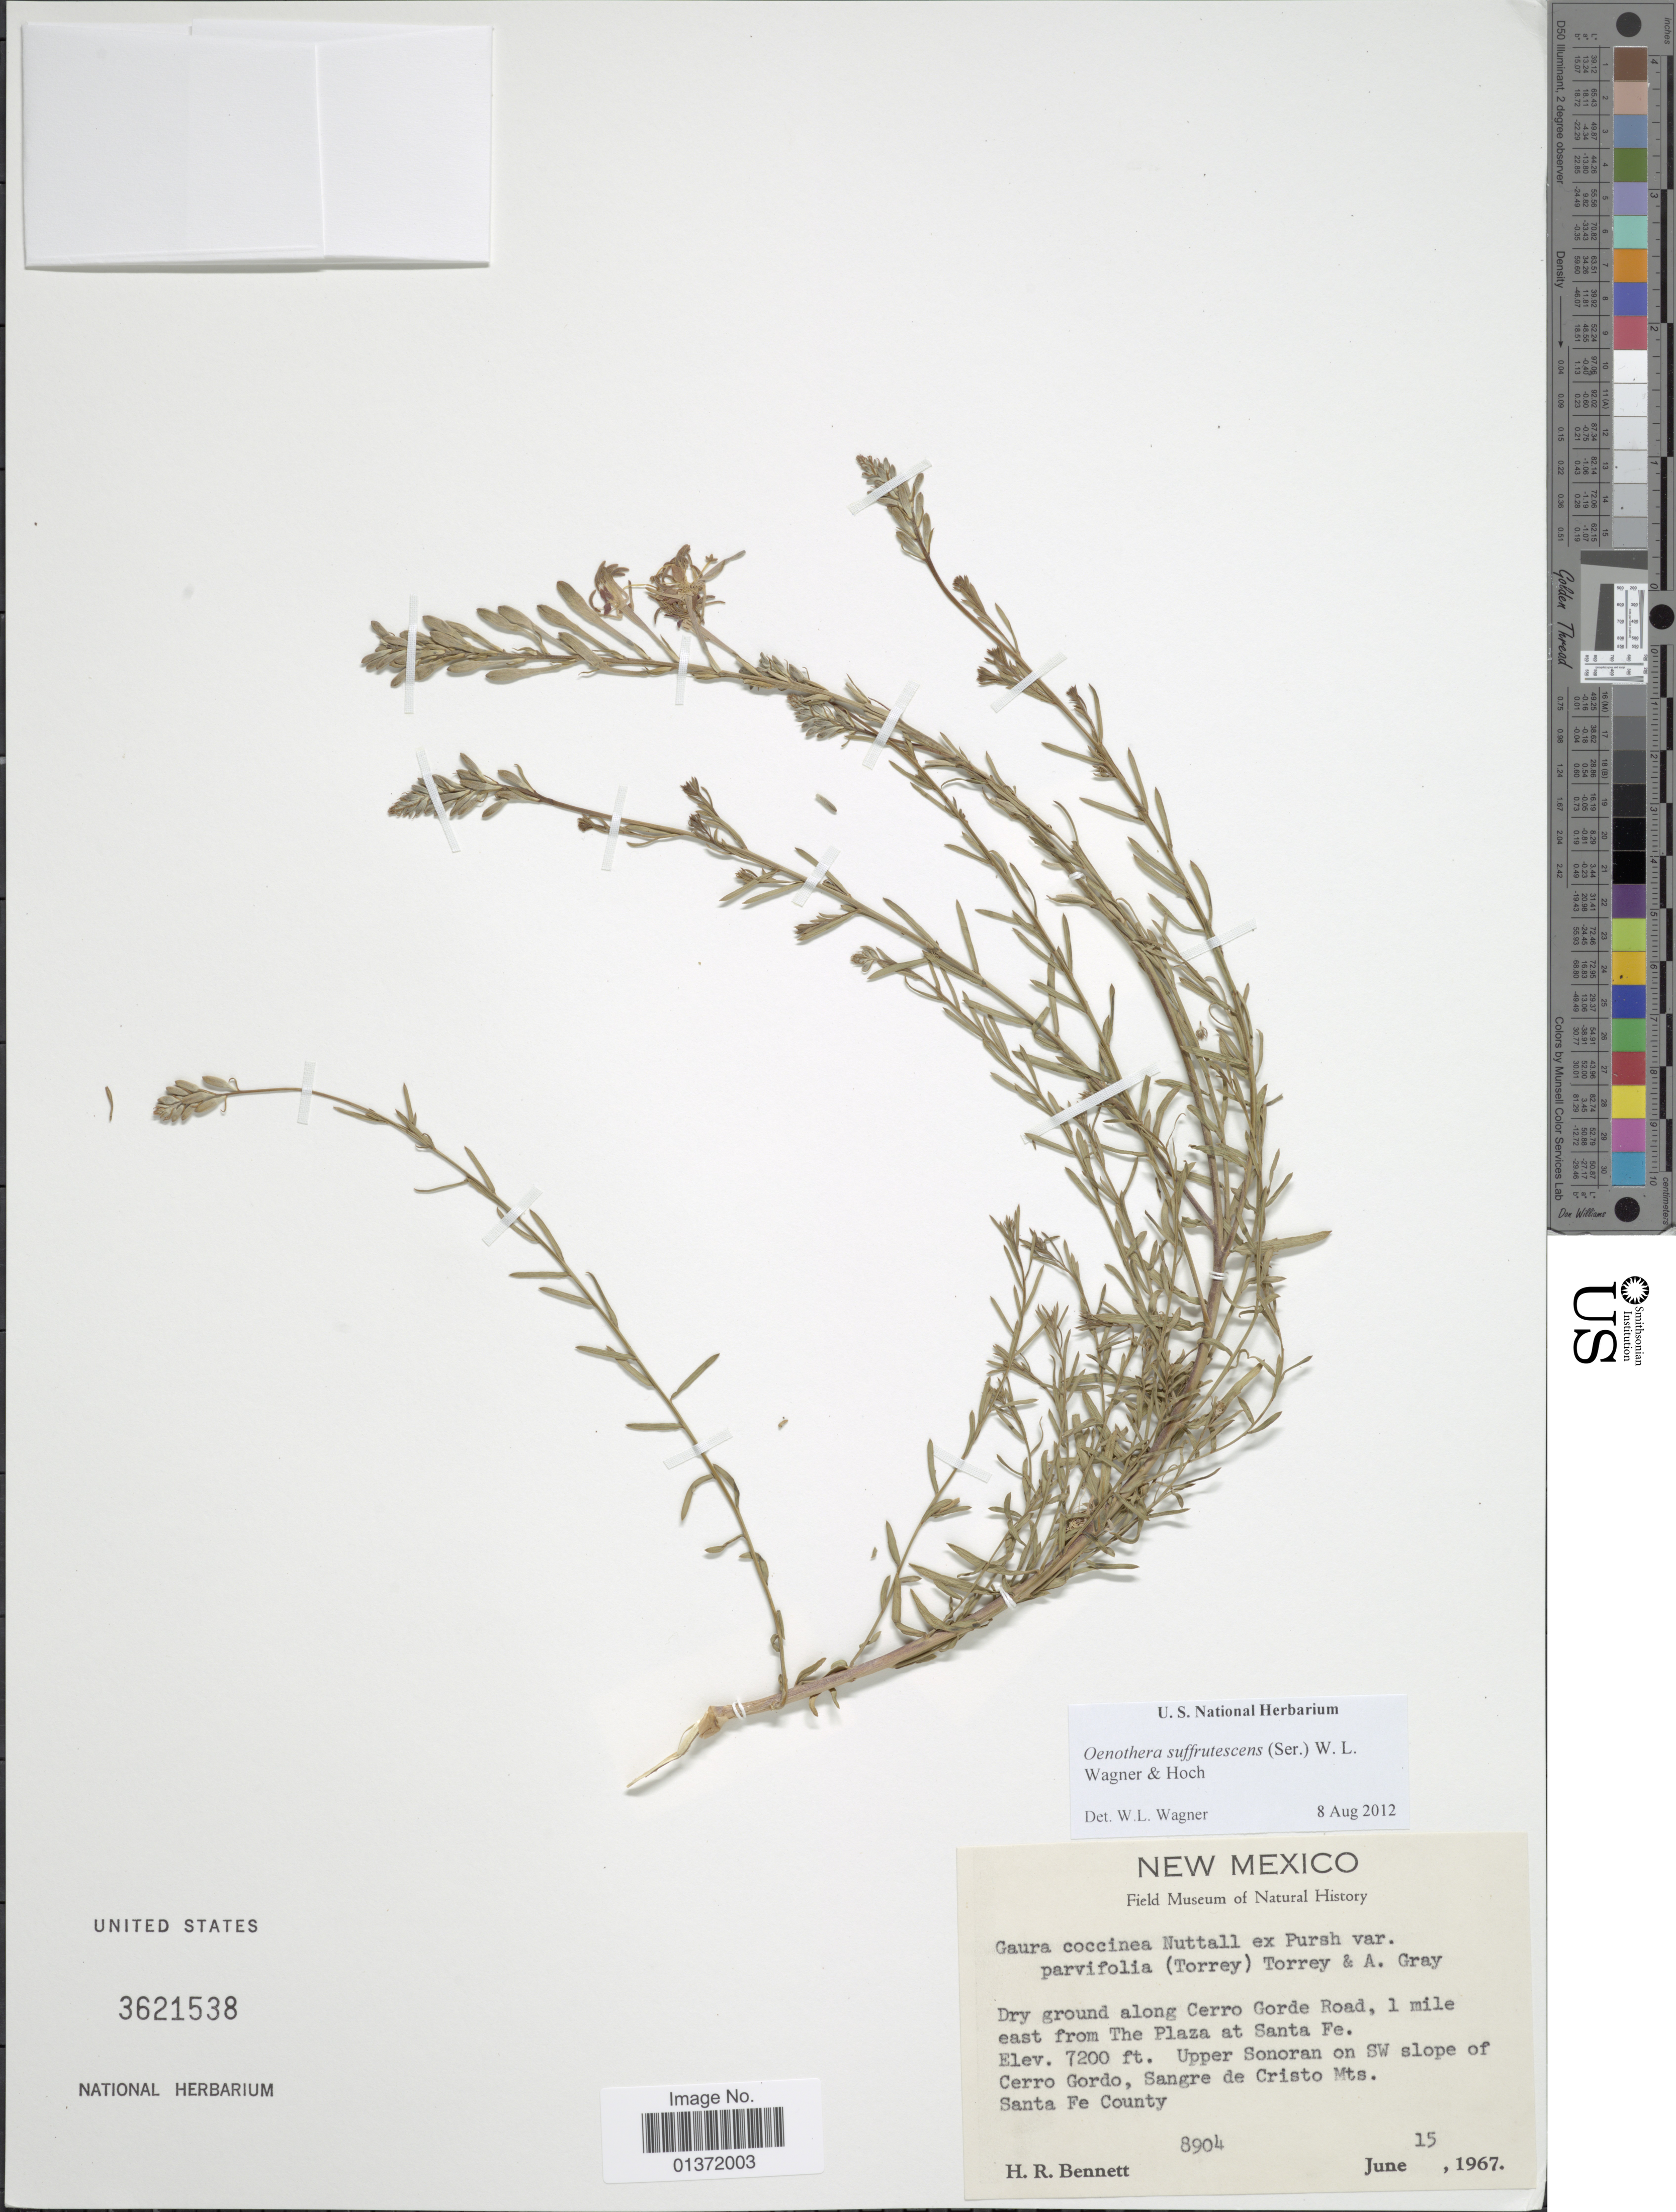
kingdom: Plantae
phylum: Tracheophyta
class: Magnoliopsida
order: Myrtales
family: Onagraceae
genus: Oenothera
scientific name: Oenothera suffrutescens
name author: (Ser.) W.L. Wagner & Hoch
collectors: H. R. Bennett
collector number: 8904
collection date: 1967-06-15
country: United States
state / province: New Mexico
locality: Along Cerro Gorde Road, 1 mile east from The Plaza at Santa Fe, upper Sonoran on SW slope of Cerro Gordo, Sangre de Cristo Mts, Sante Fe County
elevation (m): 2195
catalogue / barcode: US 3621538